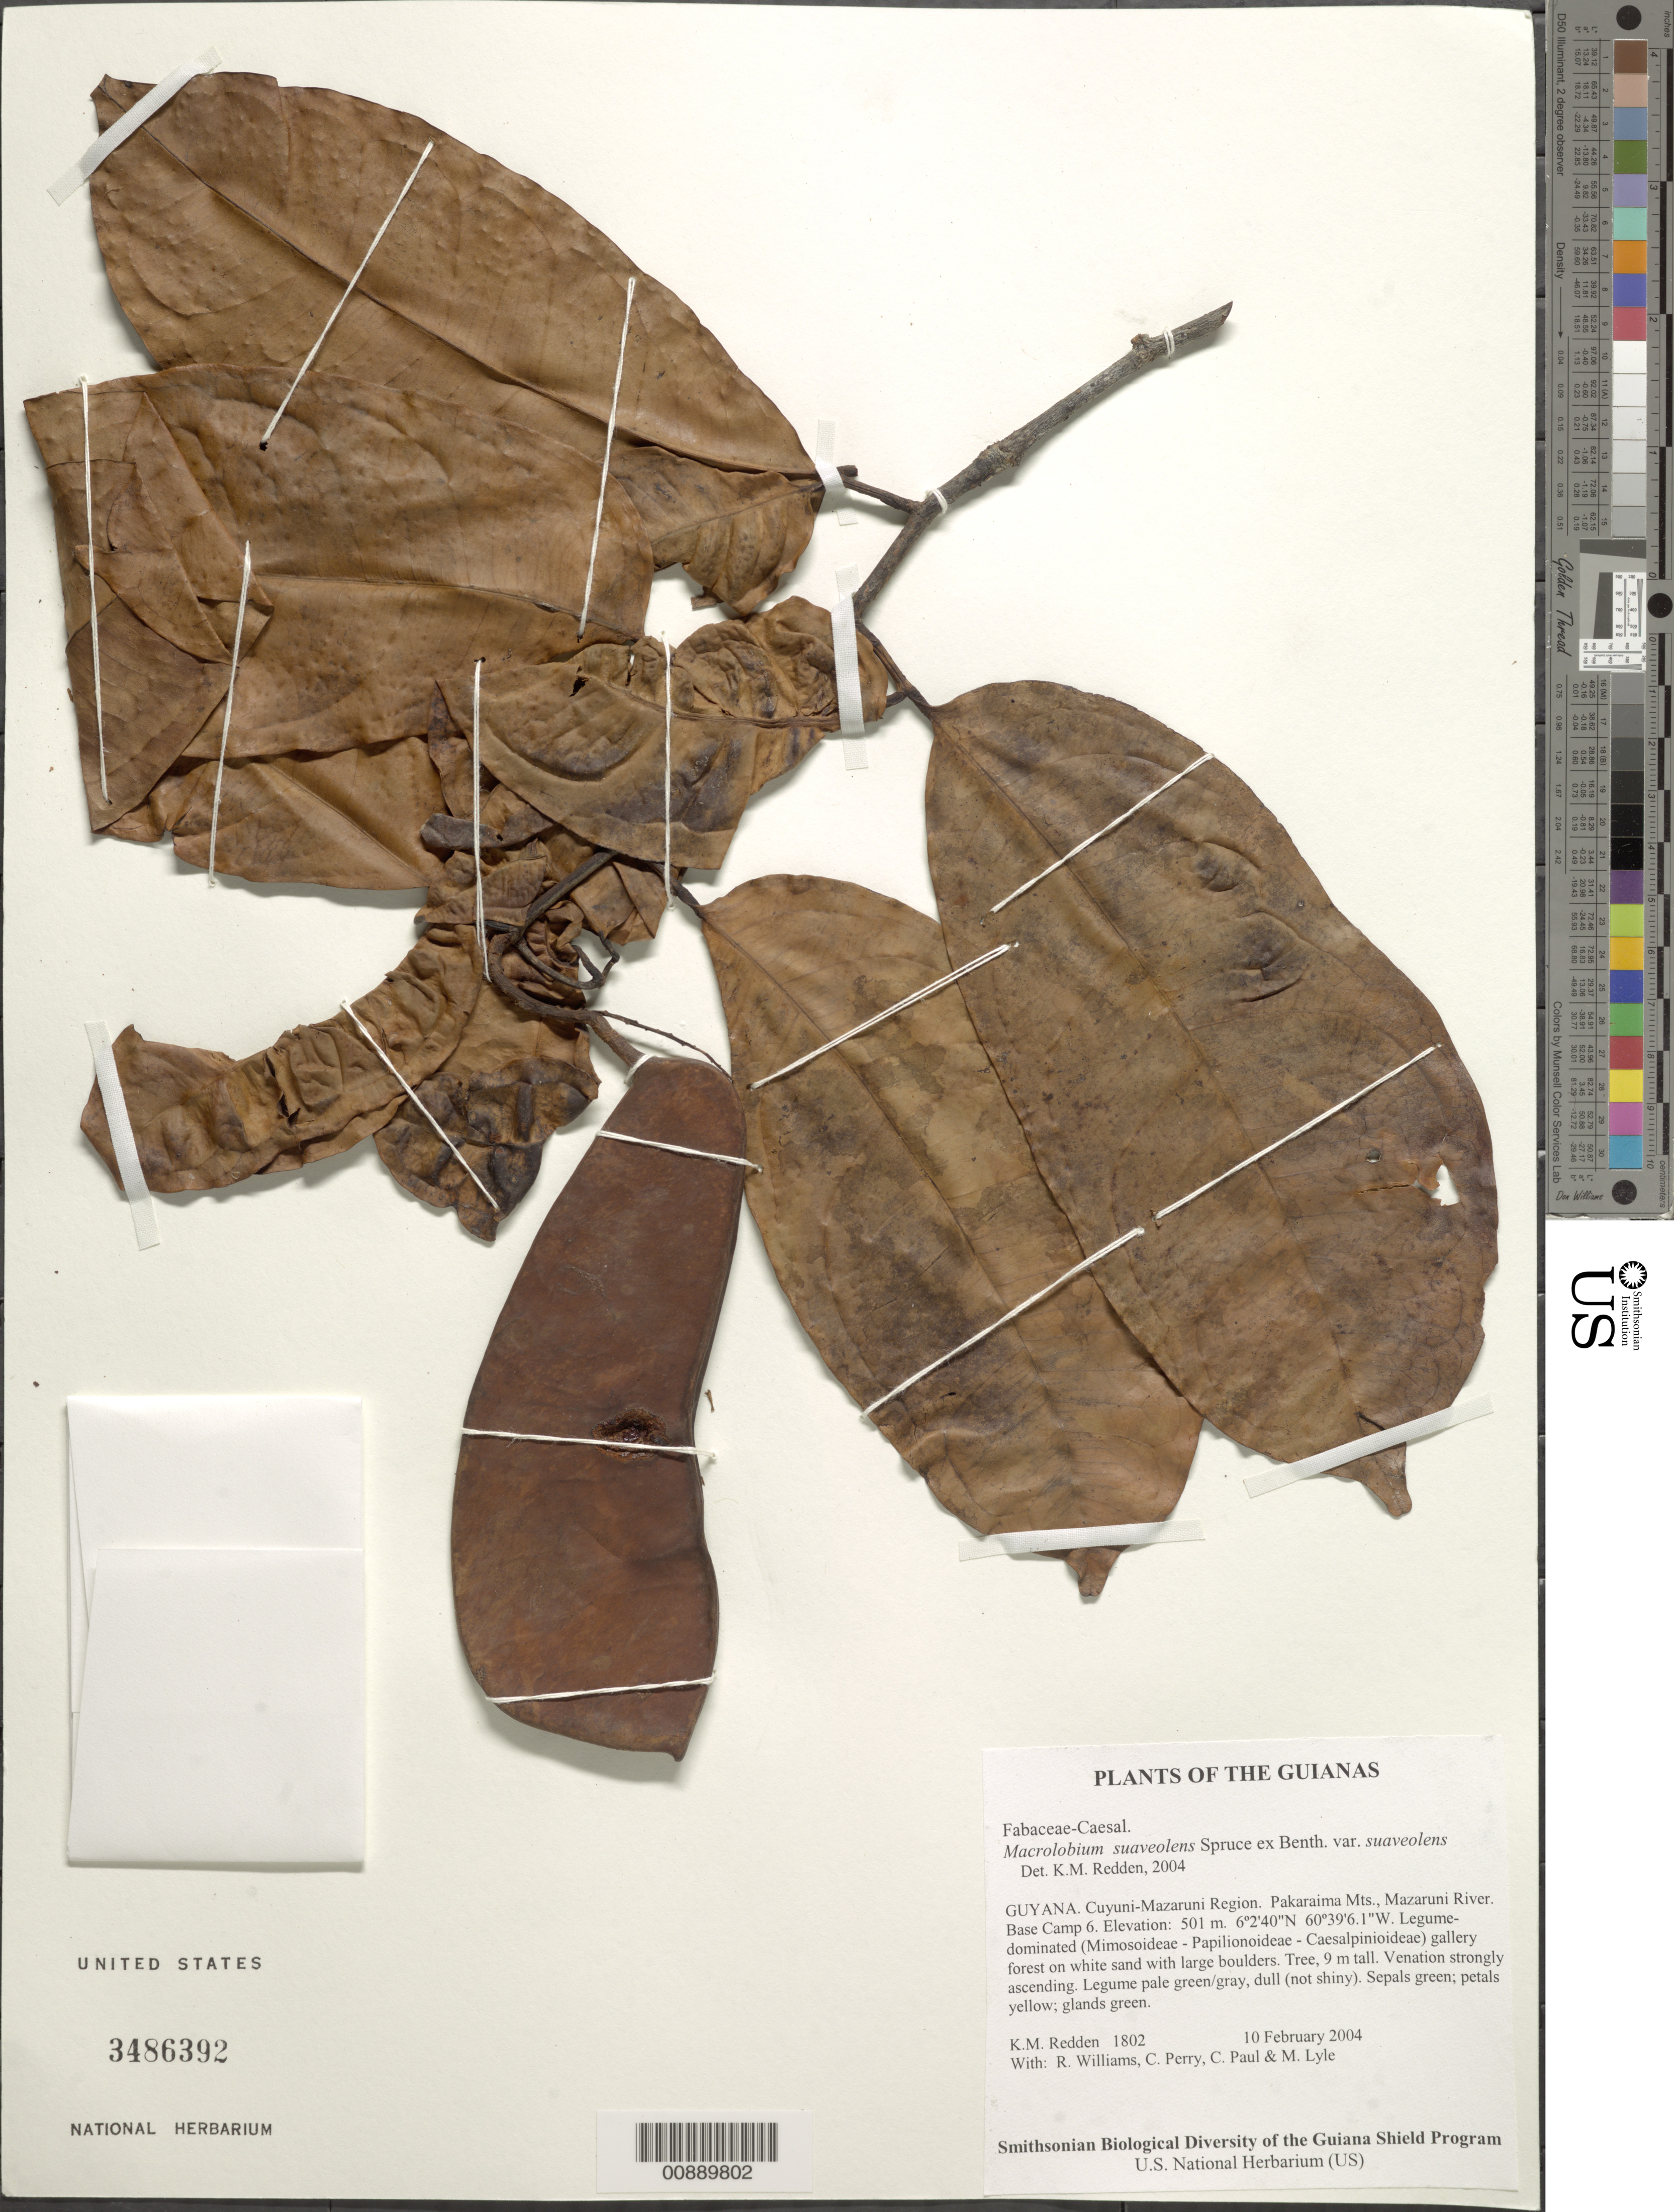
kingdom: Plantae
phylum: Tracheophyta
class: Magnoliopsida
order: Fabales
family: Fabaceae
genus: Macrolobium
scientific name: Macrolobium suaveolens var. suaveolens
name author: Benth.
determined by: Redden, K. M.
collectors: K. M. Redden, R. Williams, C. Perry, C. Paul & M. Lyle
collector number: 1802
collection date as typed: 10 February 2004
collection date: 2004-02-10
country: Guyana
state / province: Cuyuni-Mazaruni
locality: Pakaraima Mts., Mazaruni River. Base Camp 6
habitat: Legume-dominated (Mimosoideae - Papilionoideae - Caesalpinioideae) gallery forest on white sand with large boulders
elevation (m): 501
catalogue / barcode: US 3486392